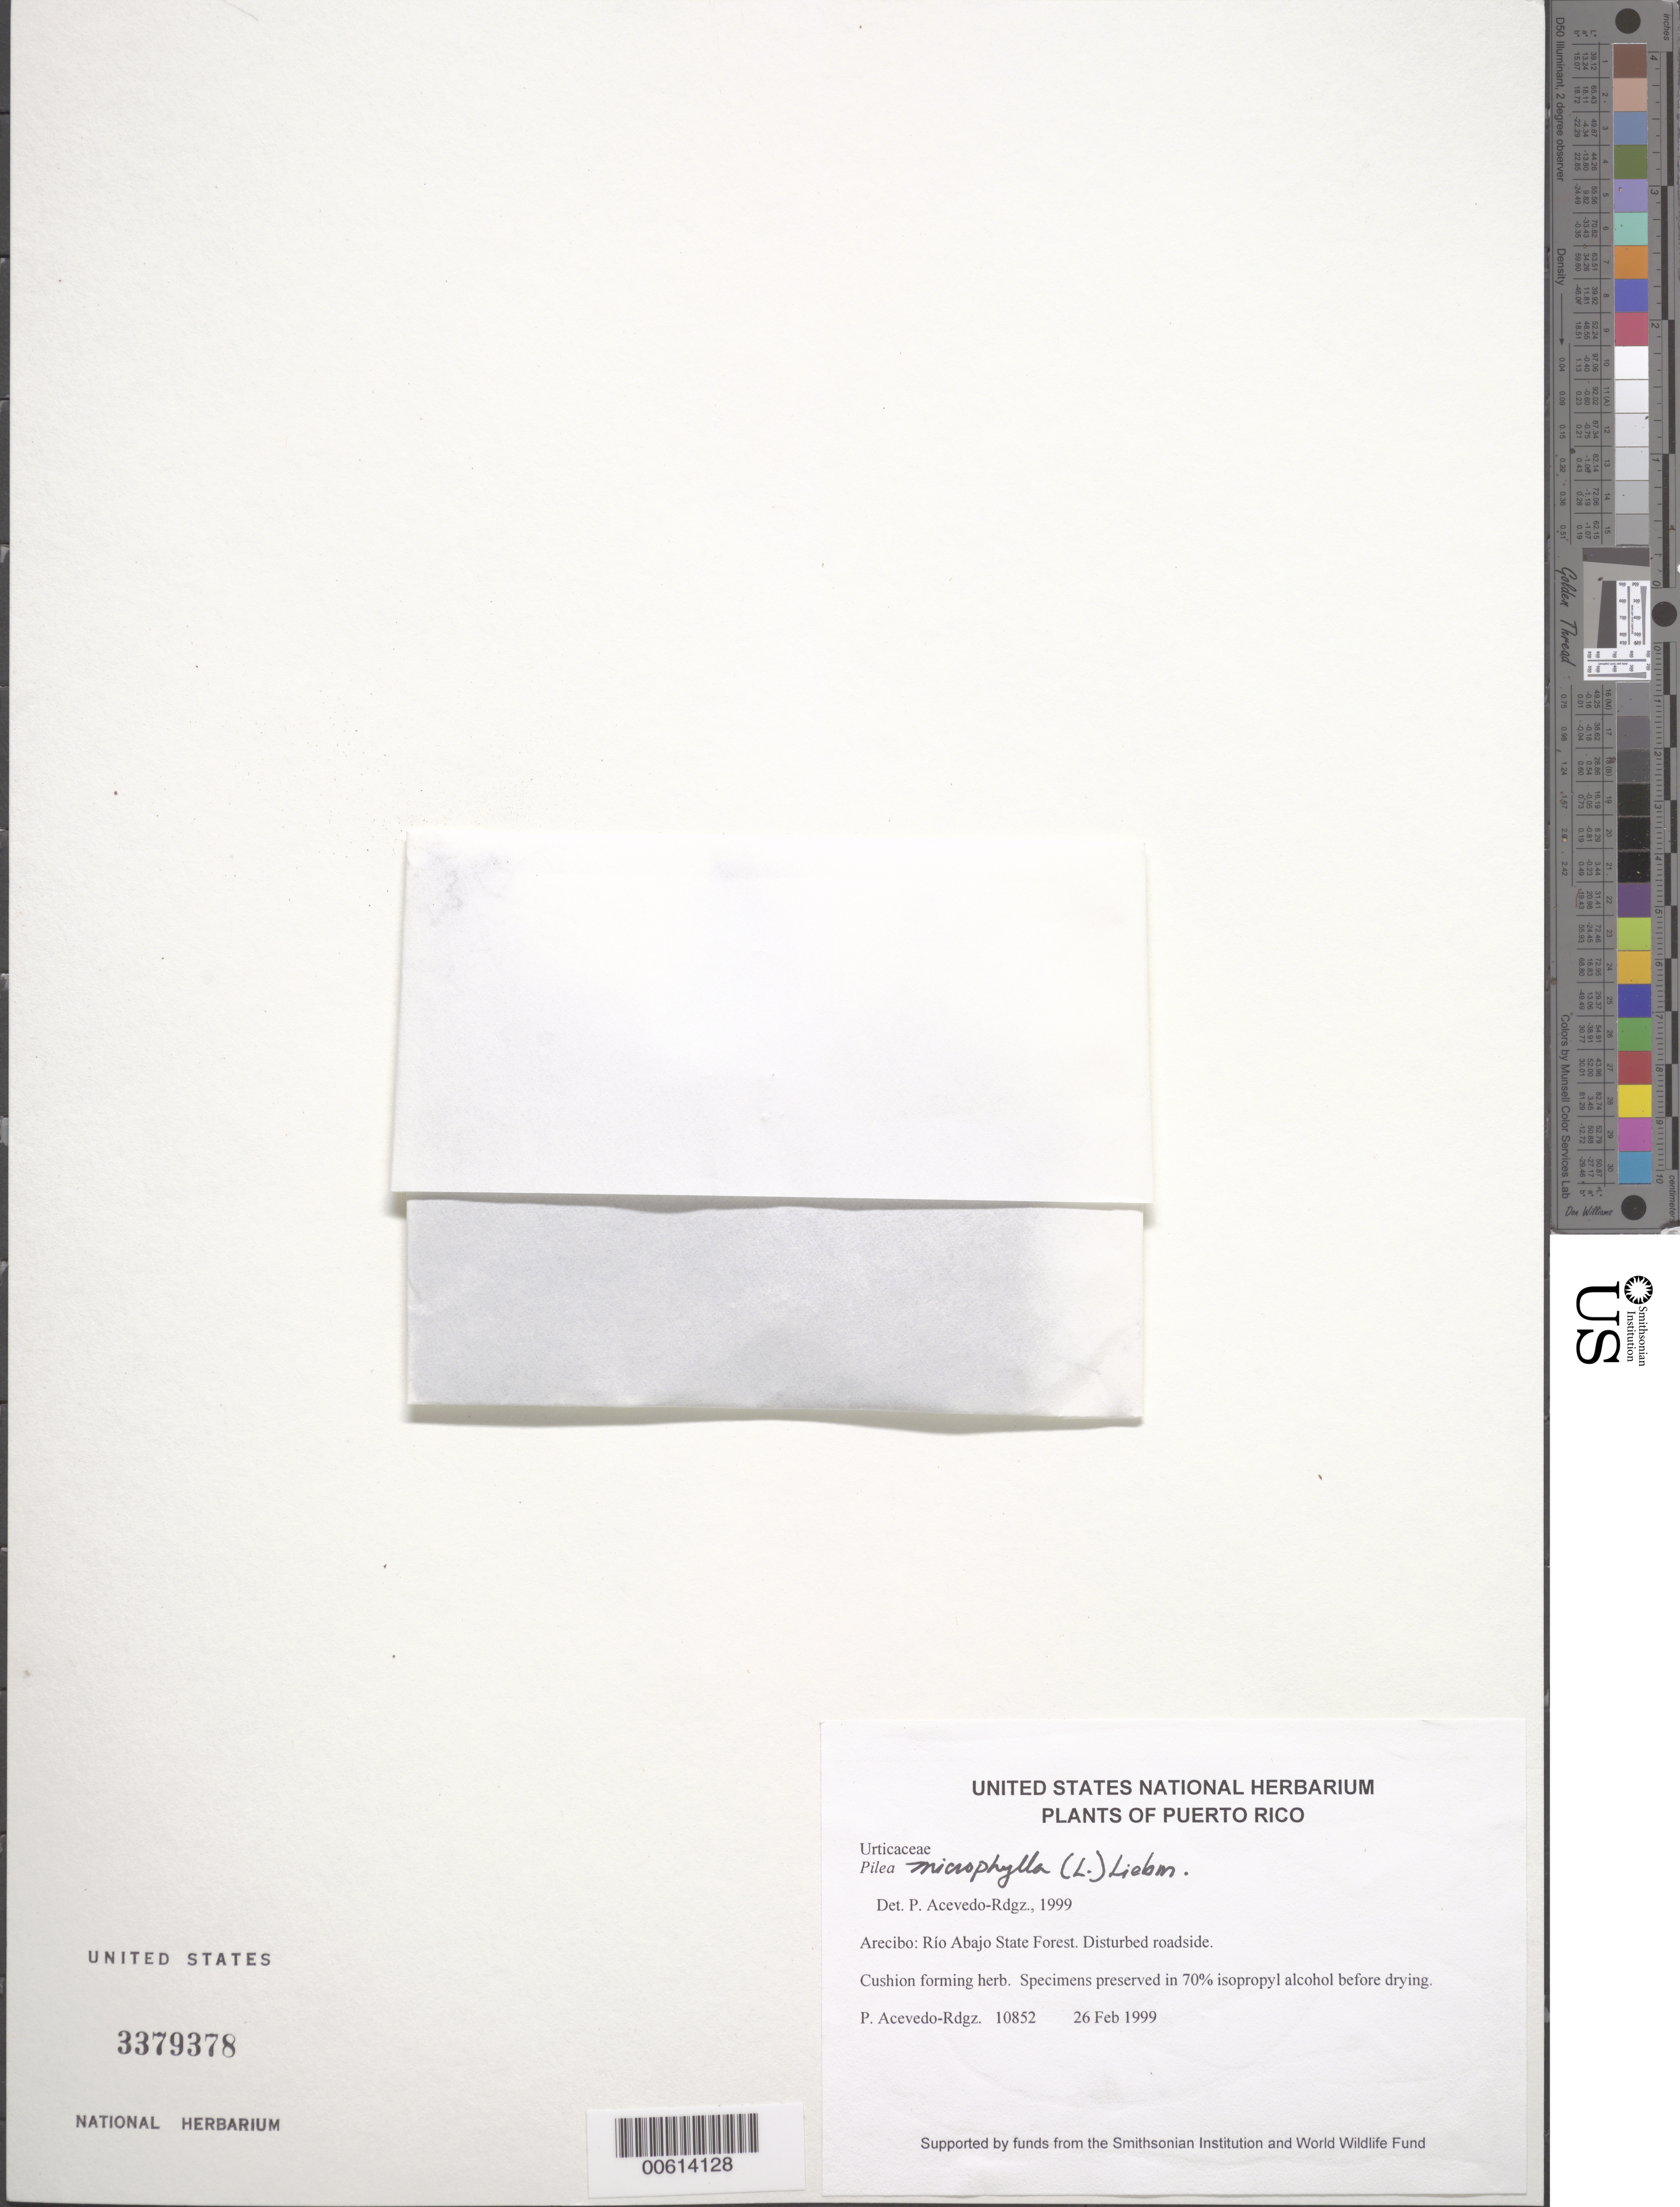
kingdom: Plantae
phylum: Tracheophyta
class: Magnoliopsida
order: Rosales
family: Urticaceae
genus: Pilea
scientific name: Pilea microphylla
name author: (L.) Liebm.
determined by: Acevedo-Rodríguez, P., (BOT), Smithsonian Institution - National Museum of Natural History (UNITED STATES)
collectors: P. Acevedo-Rodr.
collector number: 10852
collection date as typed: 26 Feb 1999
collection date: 1999-02-26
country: Puerto Rico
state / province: Arecibo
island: Puerto Rico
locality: Arecibo; Río Abajo State Forest.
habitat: Disturbed roadside.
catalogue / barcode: US 3379378